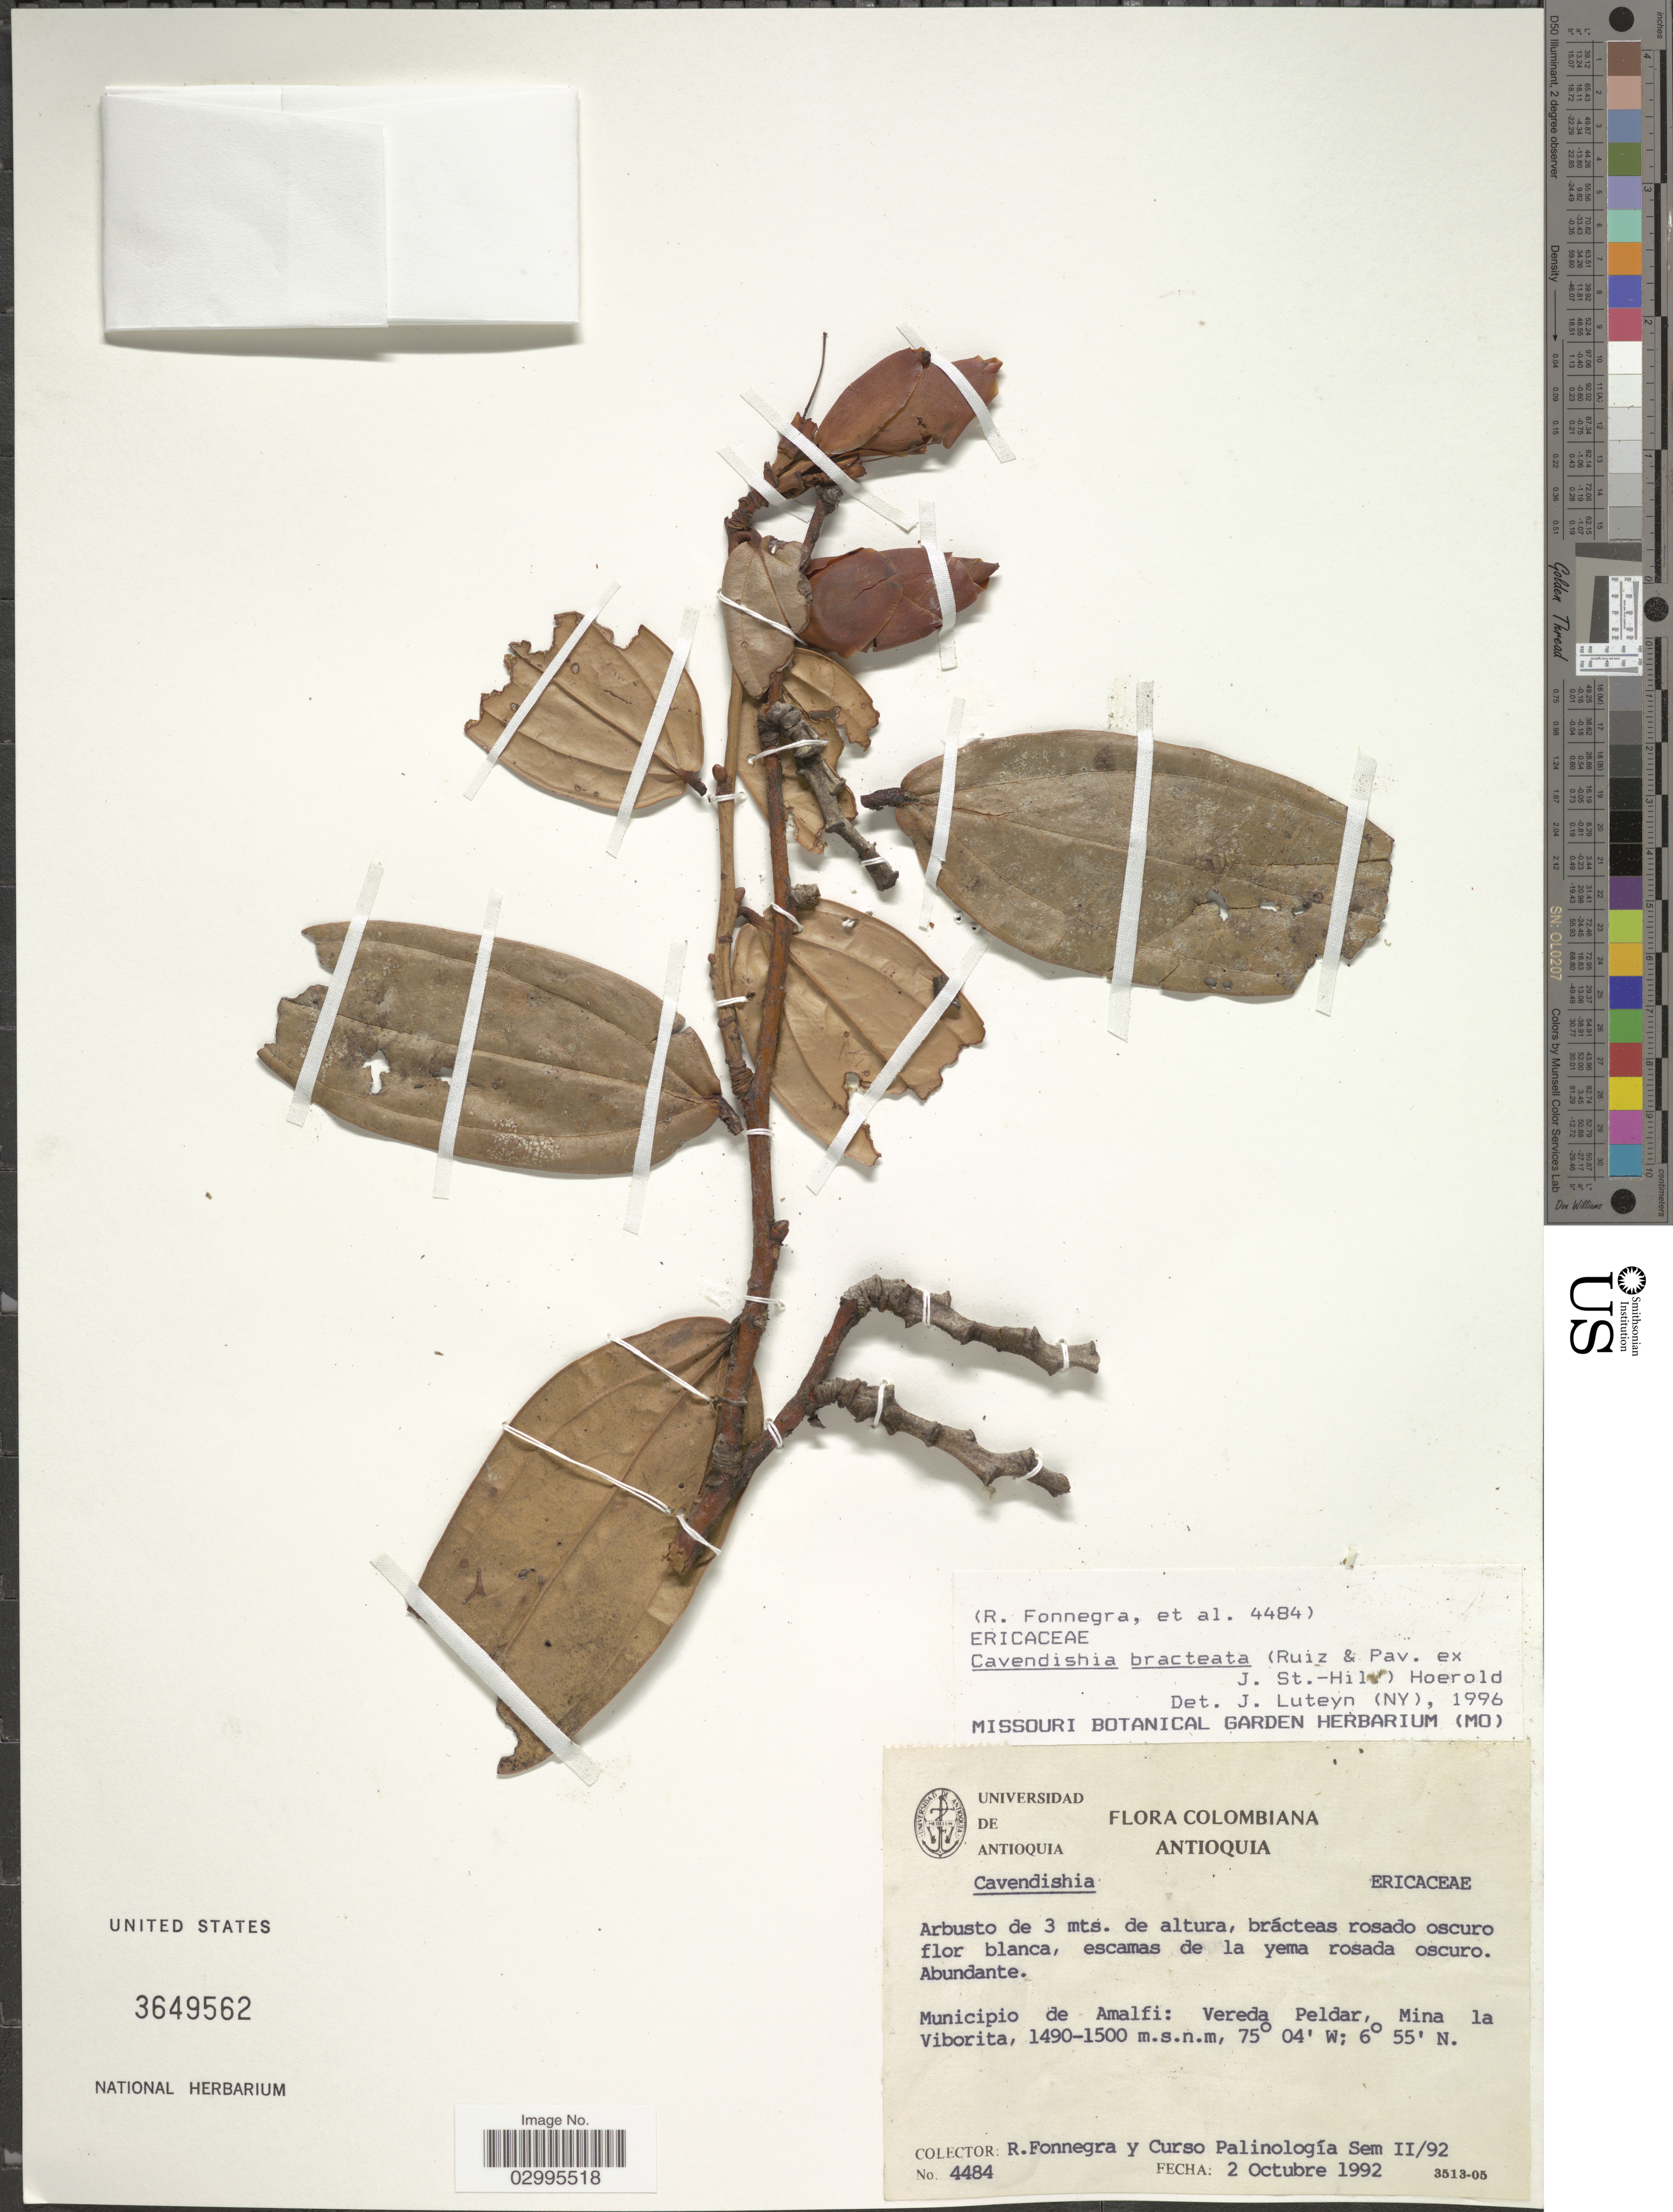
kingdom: Plantae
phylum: Tracheophyta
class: Magnoliopsida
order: Ericales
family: Ericaceae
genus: Cavendishia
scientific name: Cavendishia bracteata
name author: (Ruiz & Pav. ex J. St.-Hil.) Hoerold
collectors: R. Fonnegra & Curso Palinología Sem II/92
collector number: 4484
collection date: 1992-10-02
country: Colombia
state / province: Antioquia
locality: Municipio de Amalfi: Vereda Peldar, Mina la Viborita.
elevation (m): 1490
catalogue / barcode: US 3649562